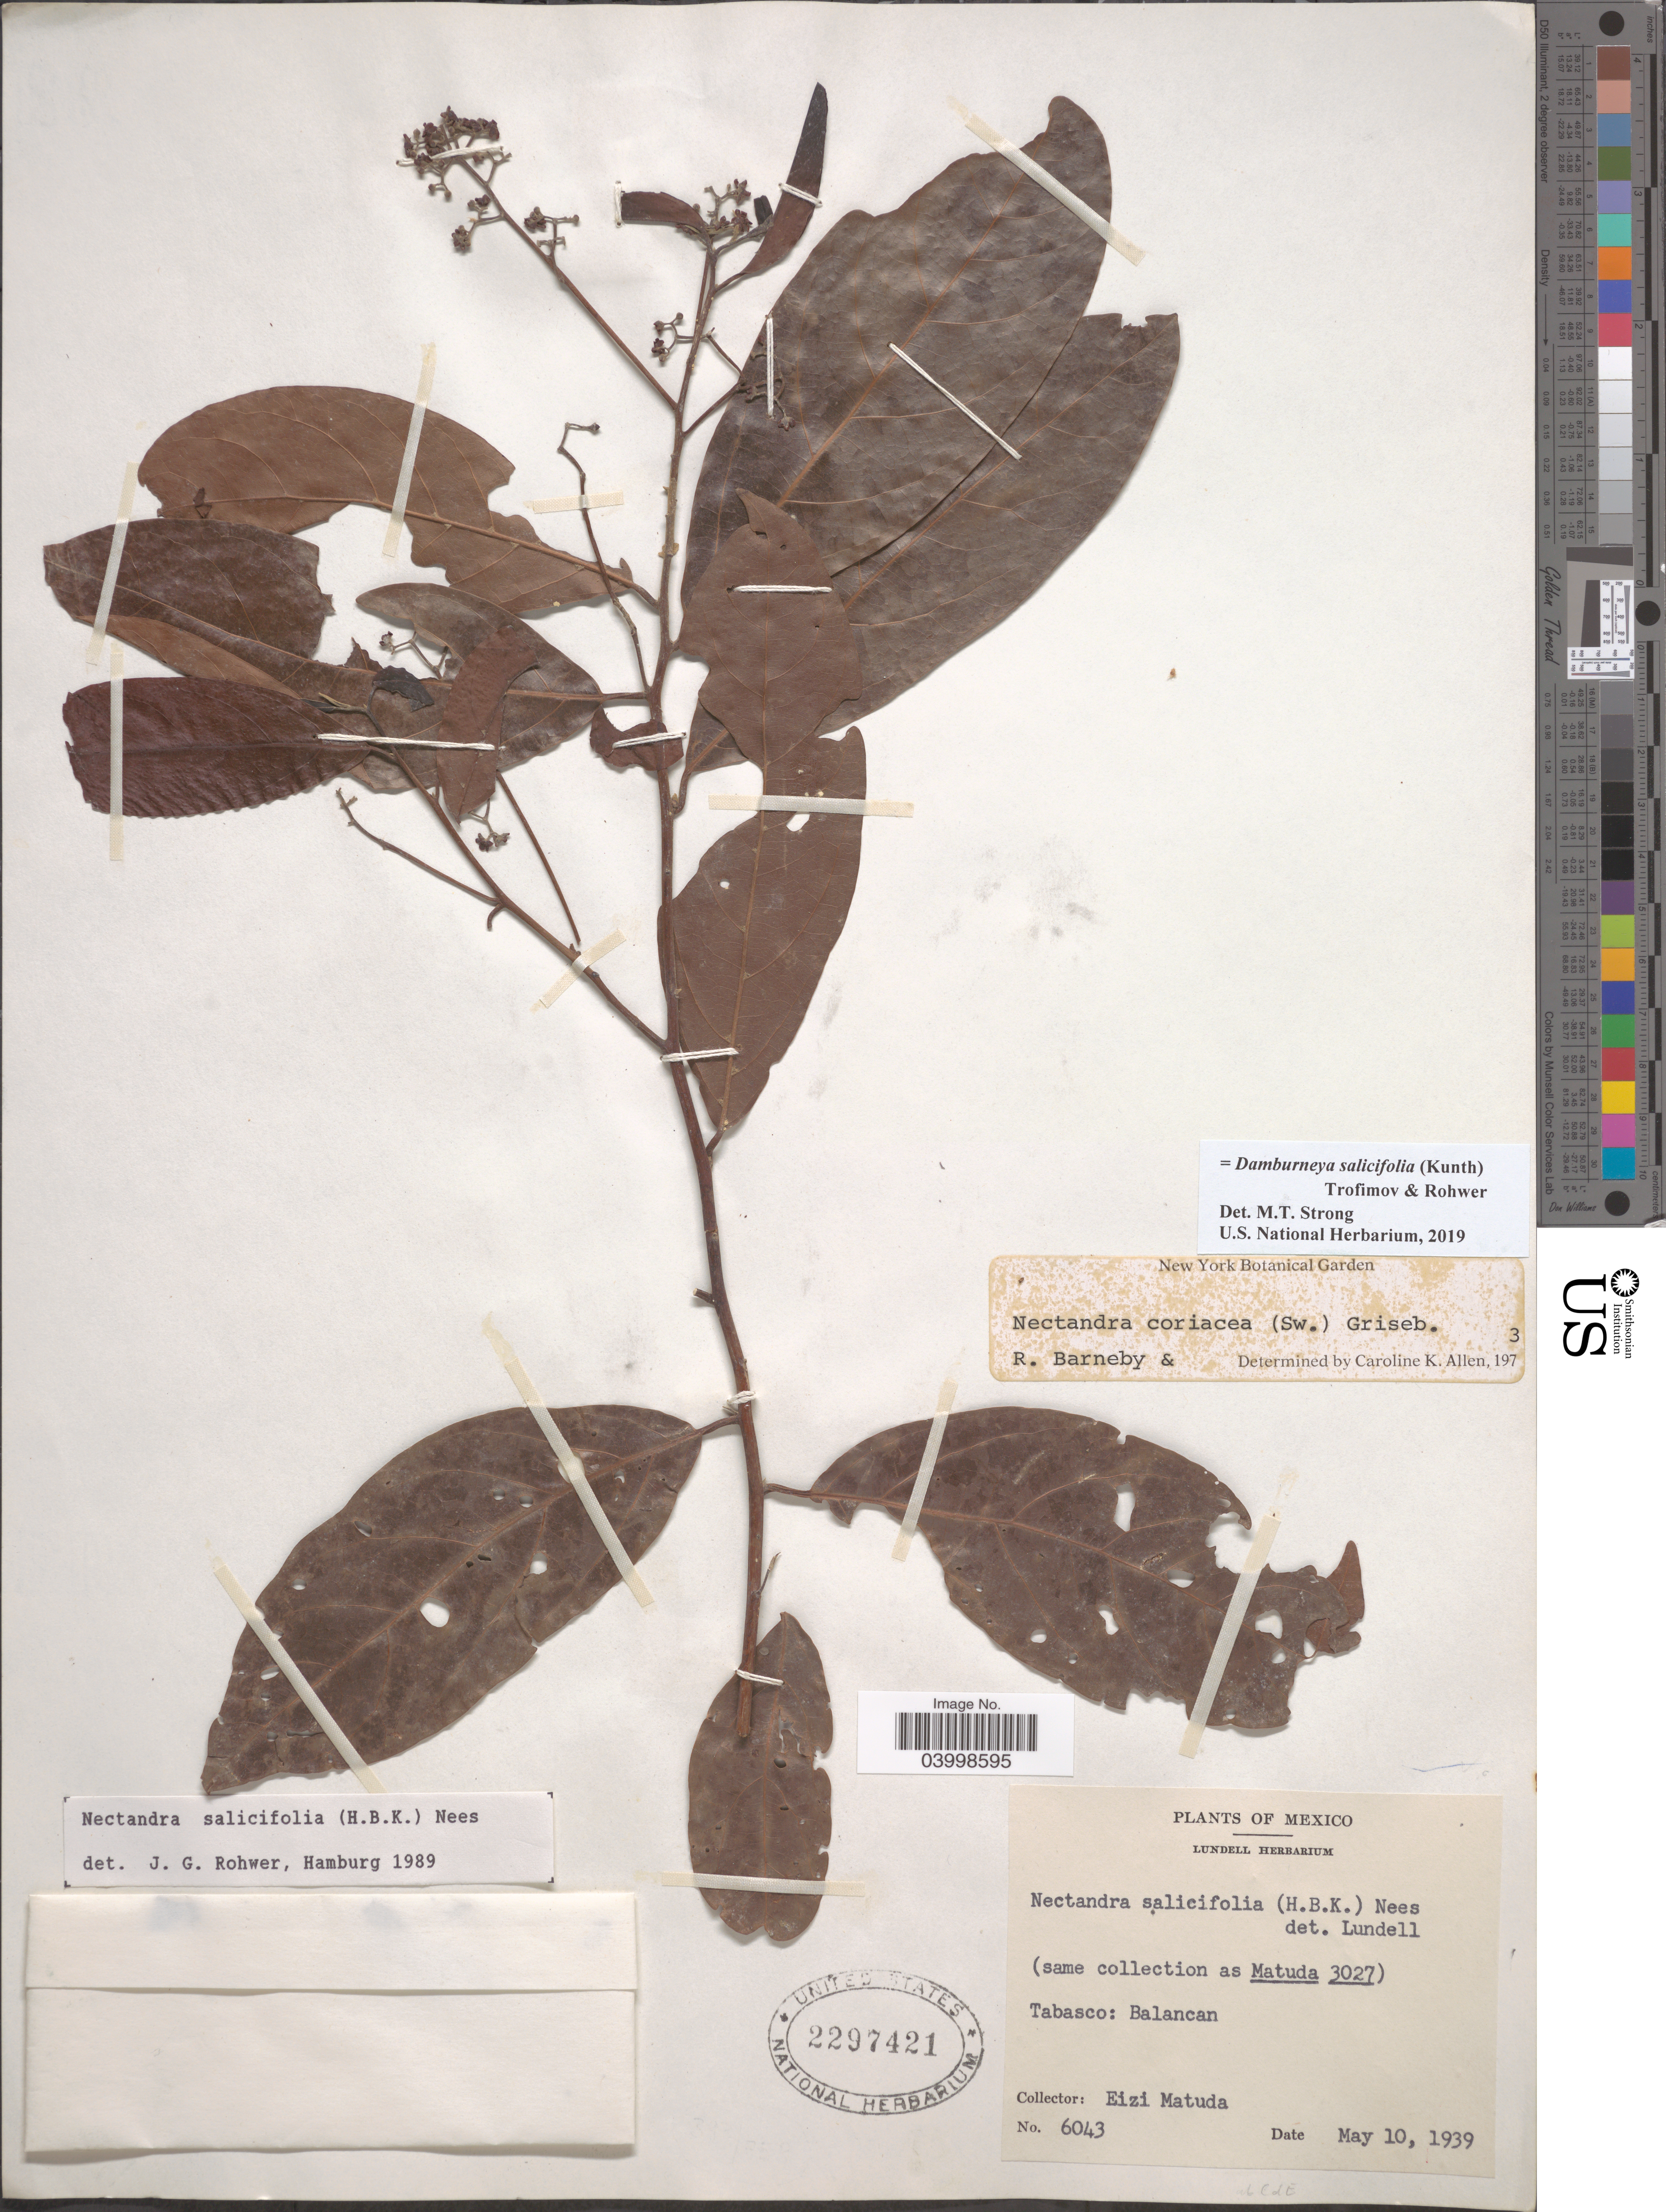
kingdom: Plantae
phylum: Tracheophyta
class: Magnoliopsida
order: Laurales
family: Lauraceae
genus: Damburneya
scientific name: Damburneya salicifolia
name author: (Kunth) Trofimov & Rohwer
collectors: E. Matuda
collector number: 6043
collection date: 1939-05-10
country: Mexico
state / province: Tabasco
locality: Balancan.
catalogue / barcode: US 2297421